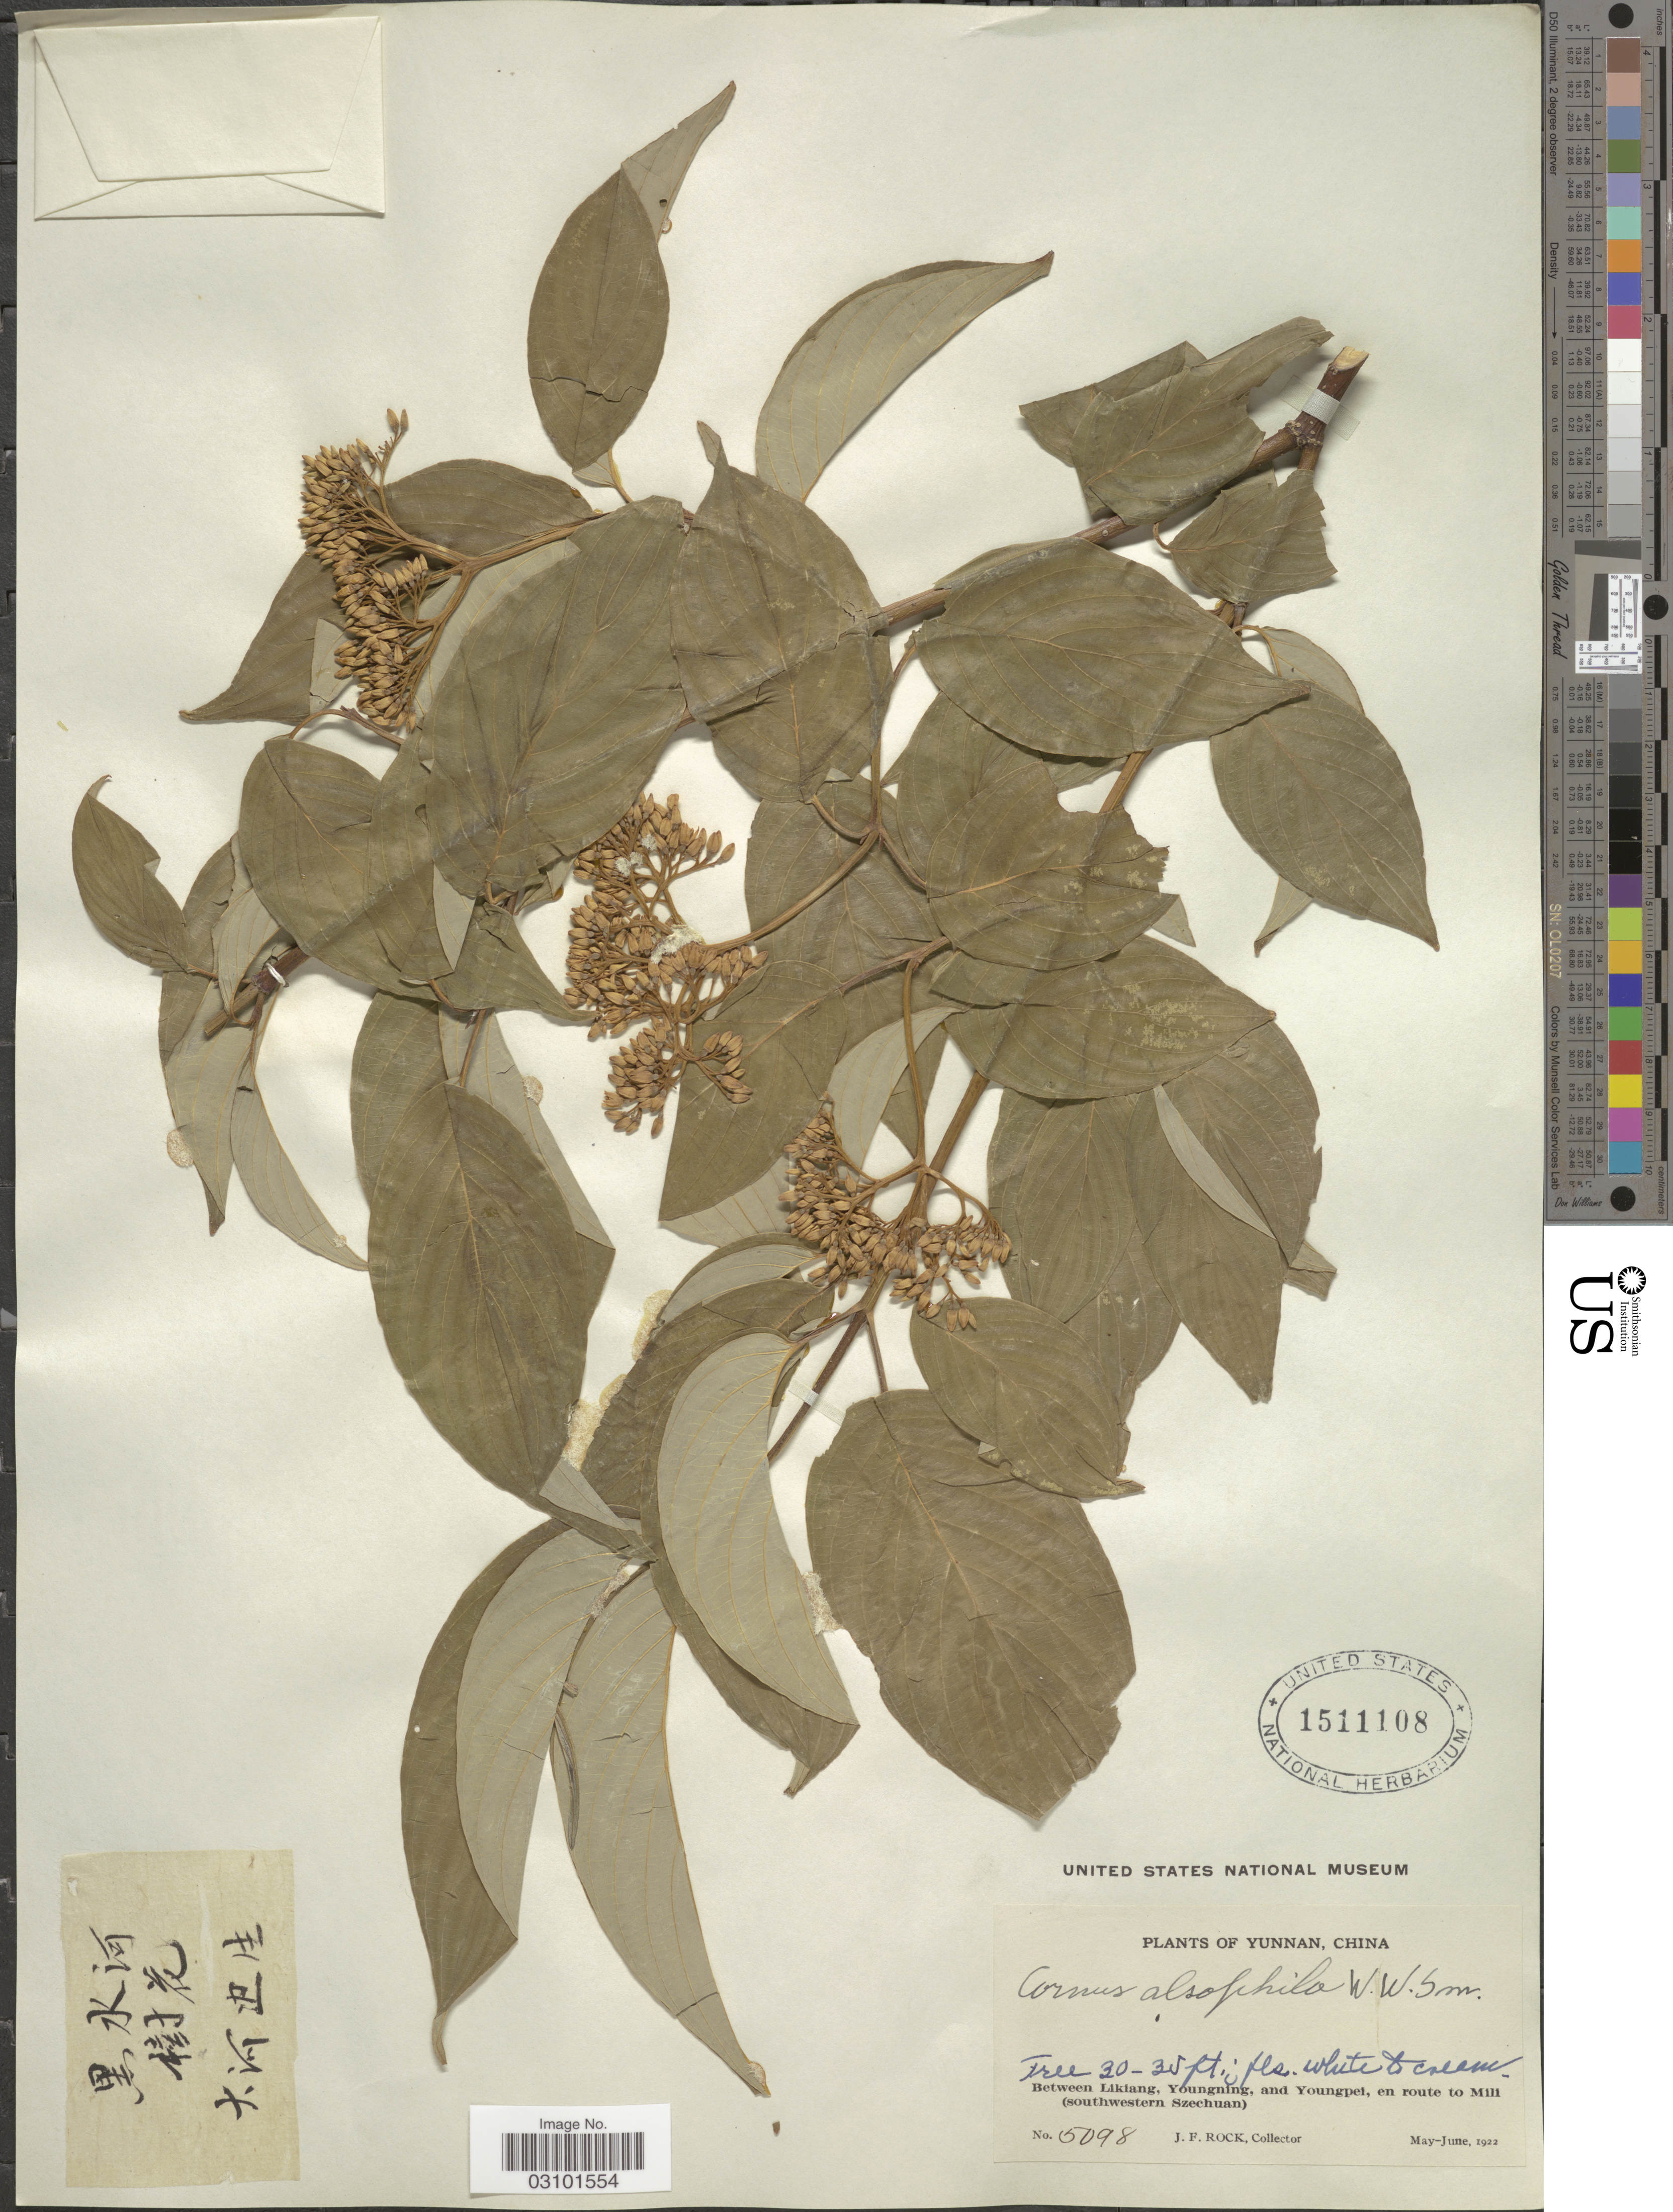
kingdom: Plantae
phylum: Tracheophyta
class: Magnoliopsida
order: Cornales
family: Cornaceae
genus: Cornus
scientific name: Cornus hemsleyi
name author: C.K. Schneid. & Wagnerin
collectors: J. Rock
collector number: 5098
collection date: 1922-05/1922-06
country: China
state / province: Yunnan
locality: Between Likiang, Youngning, Youngpeu, en route to Mill (southwestern Szechuan).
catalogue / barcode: US 1511108